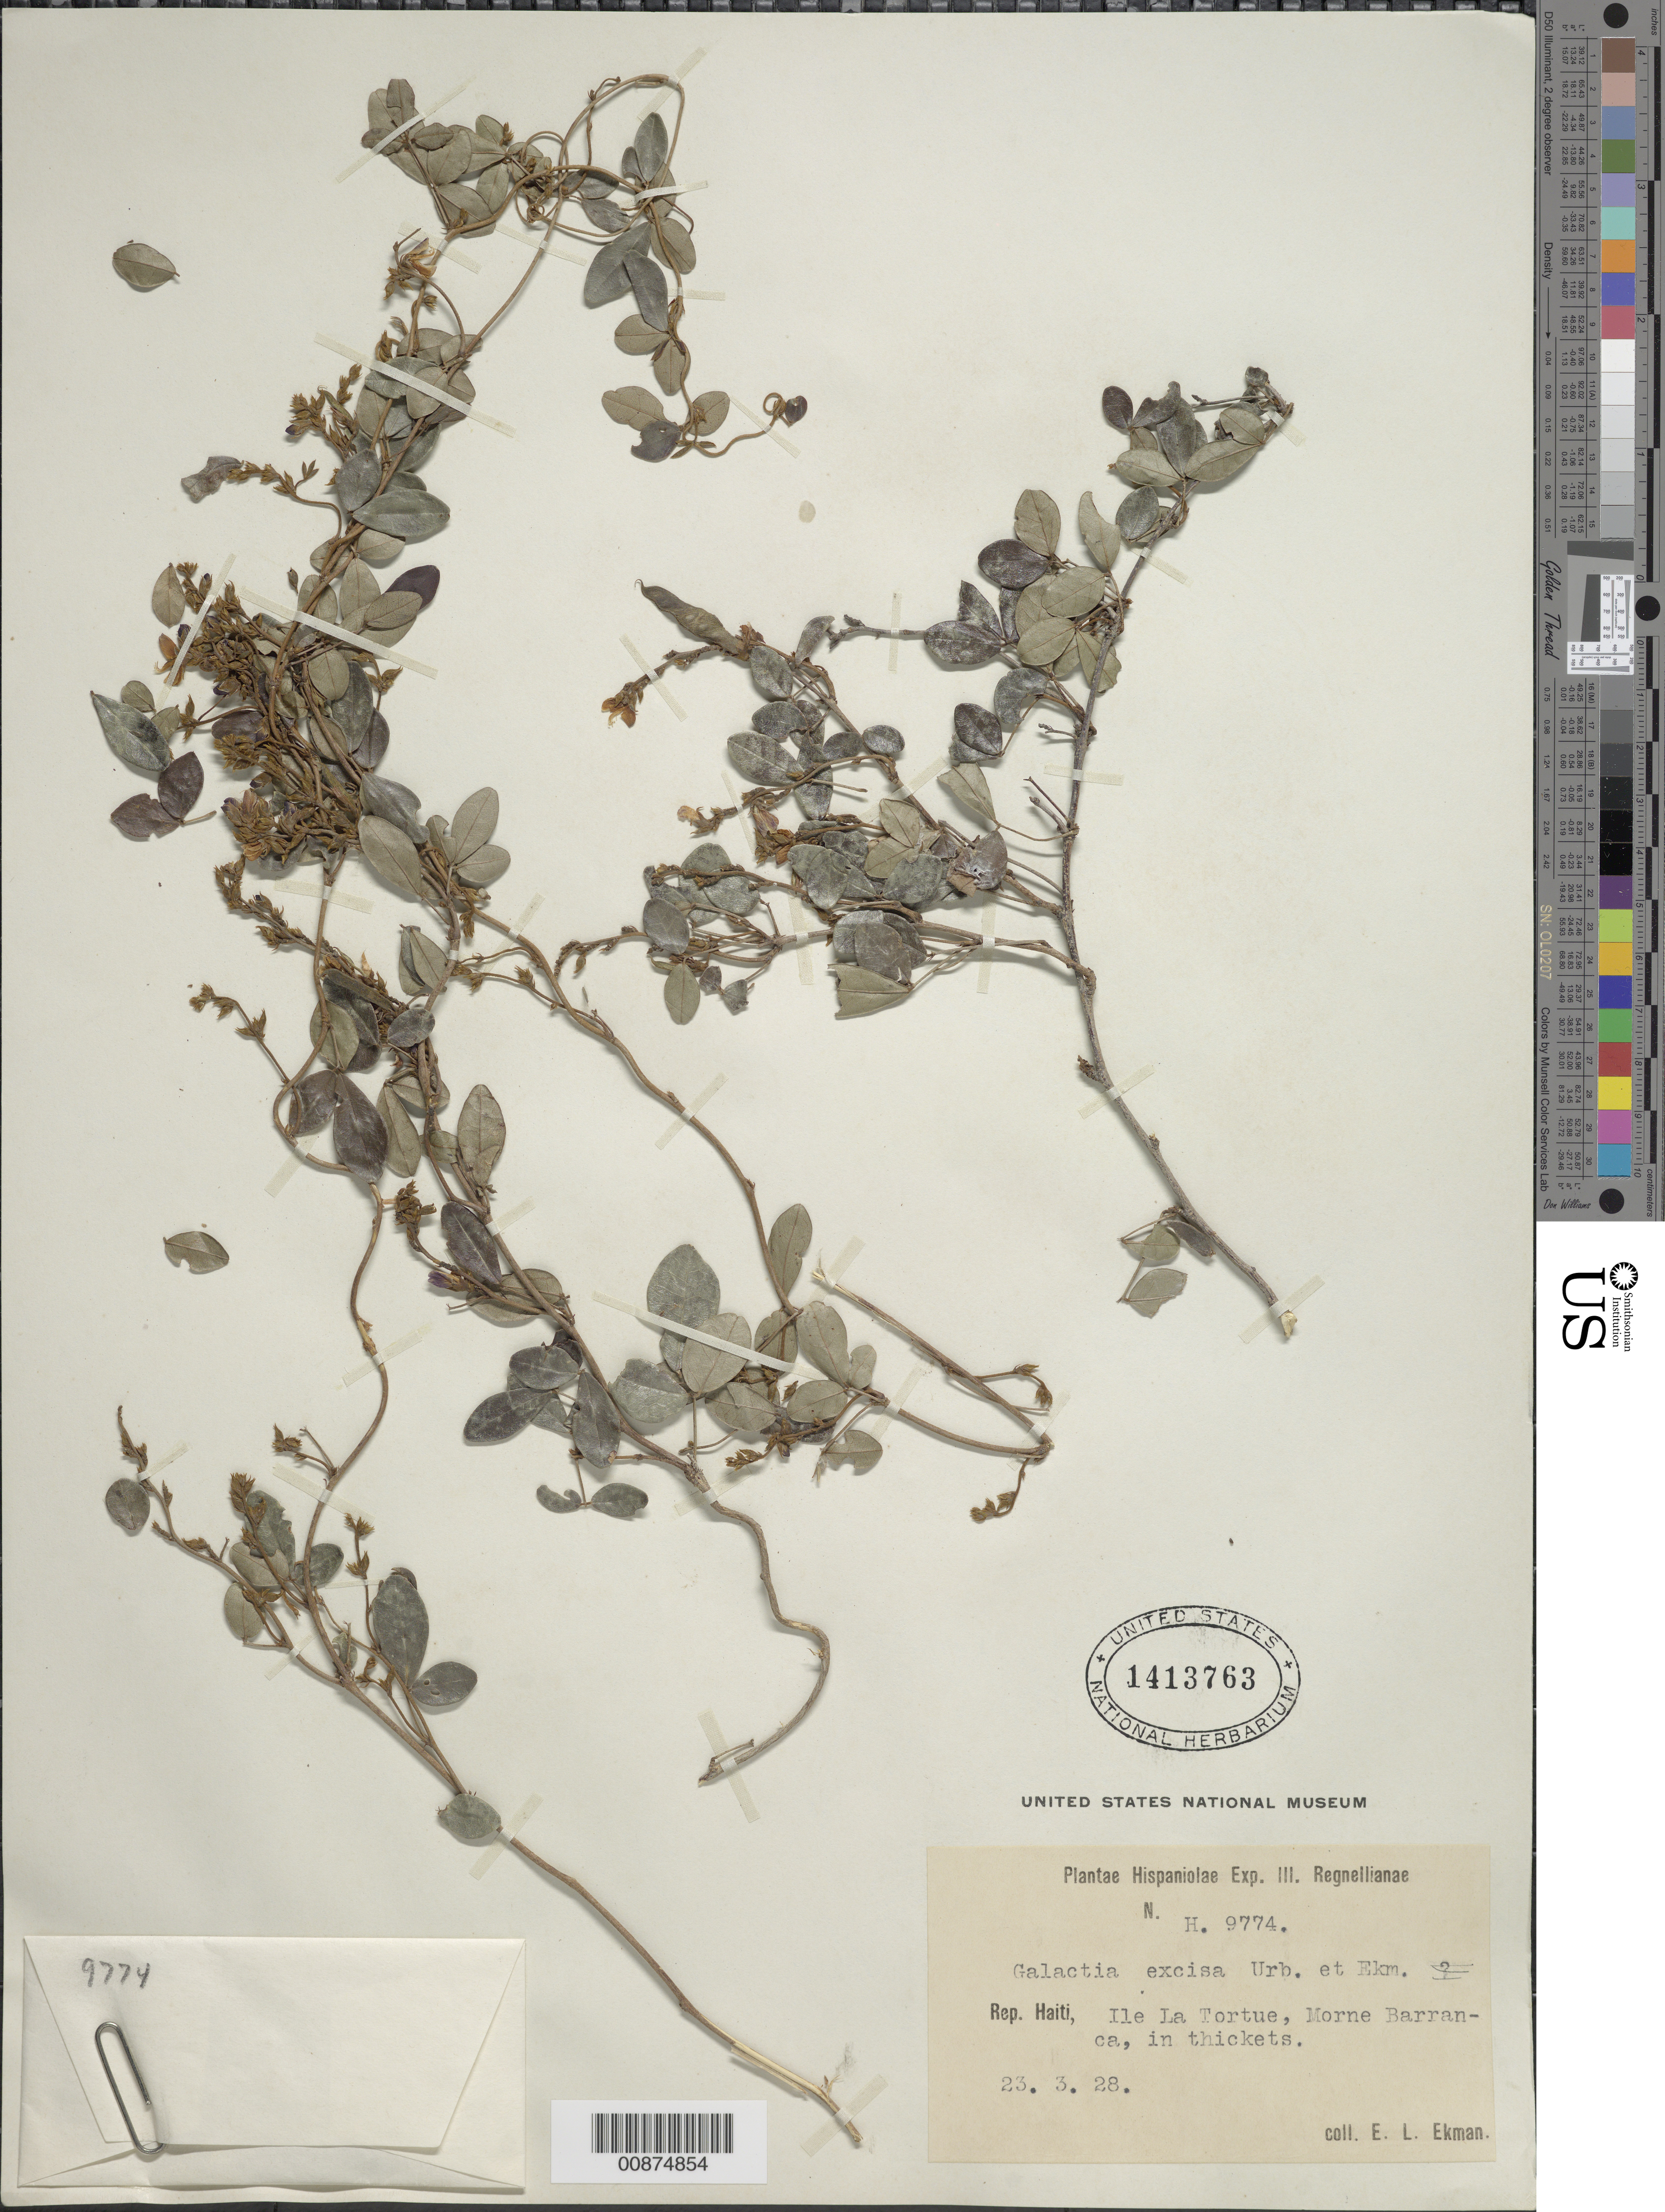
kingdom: Plantae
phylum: Tracheophyta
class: Magnoliopsida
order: Fabales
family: Fabaceae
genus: Galactia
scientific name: Galactia excisa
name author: Urb. & Ekman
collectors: E. L. Ekman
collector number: H 9774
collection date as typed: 23 Mar 1928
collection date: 1928-03-23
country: Haiti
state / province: Nord-Óuest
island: Île de la Tortue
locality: Ile La Tortue, Morne Barranca.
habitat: In thickets.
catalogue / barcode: US 1413763